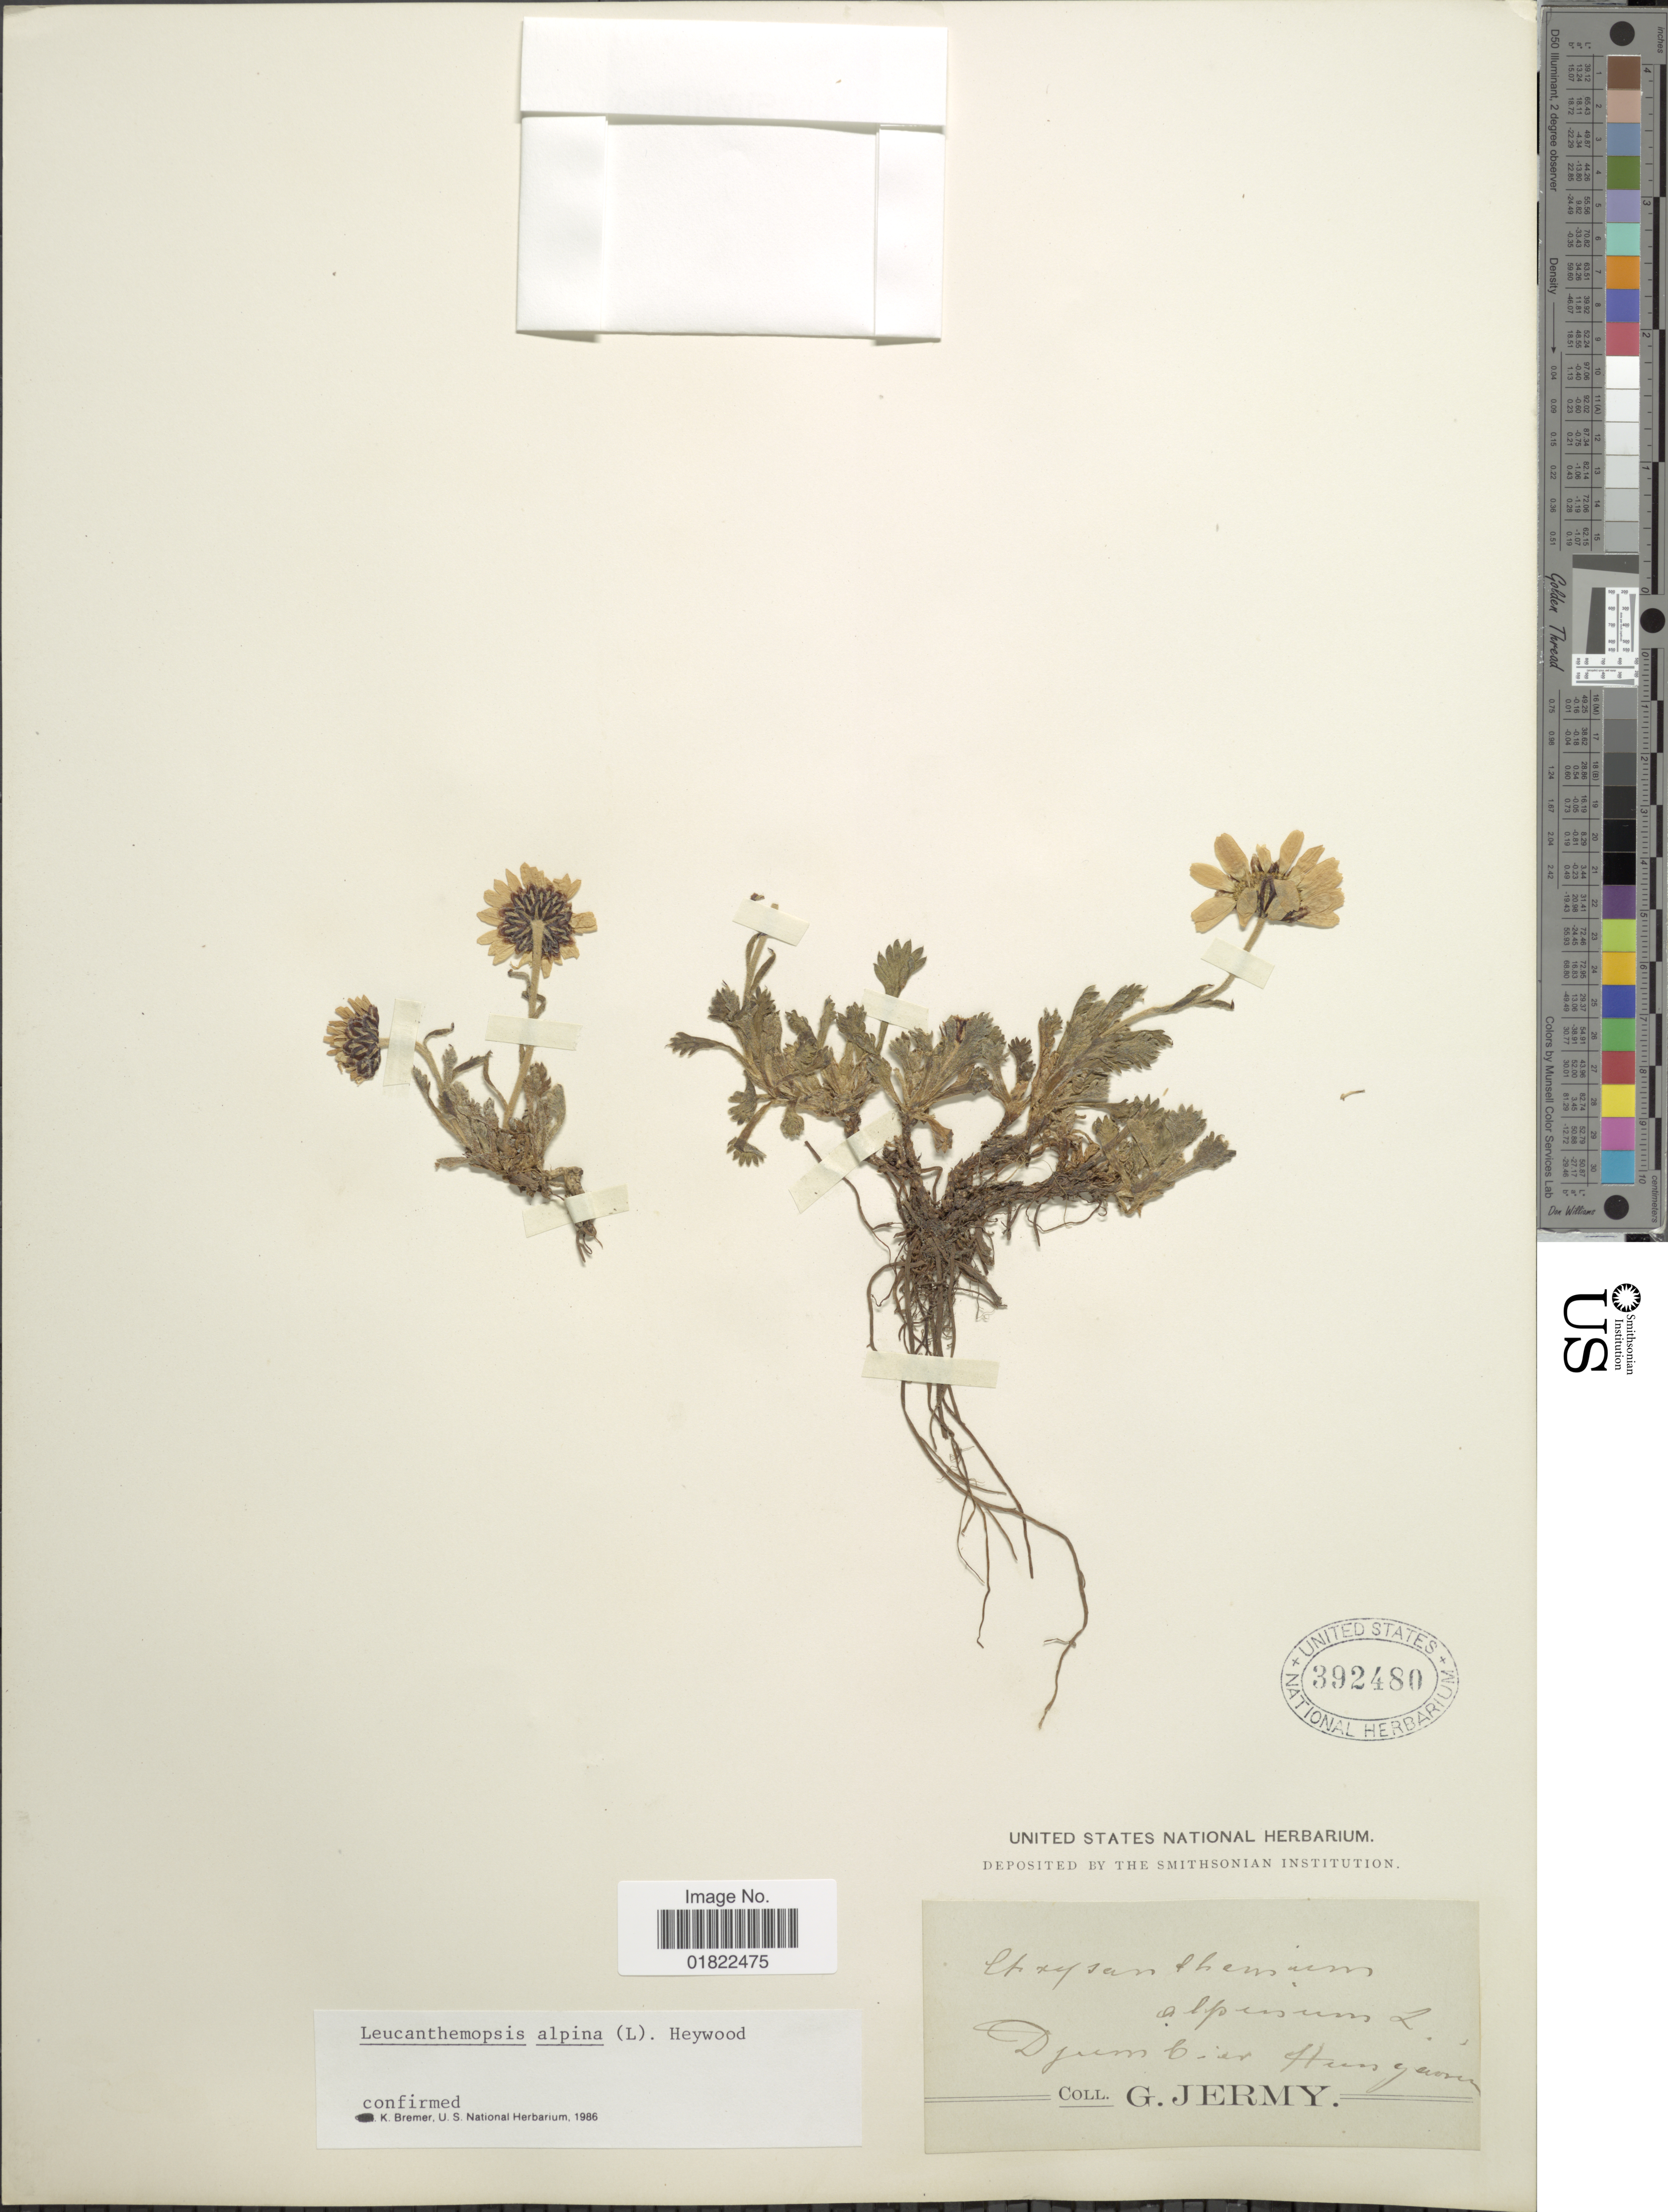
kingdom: Plantae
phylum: Tracheophyta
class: Magnoliopsida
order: Asterales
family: Asteraceae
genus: Leucanthemopsis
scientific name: Leucanthemopsis alpina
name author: (L.) Heywood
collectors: G. Jermy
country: Hungary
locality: Djumbier [interpreted]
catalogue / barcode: US 392480